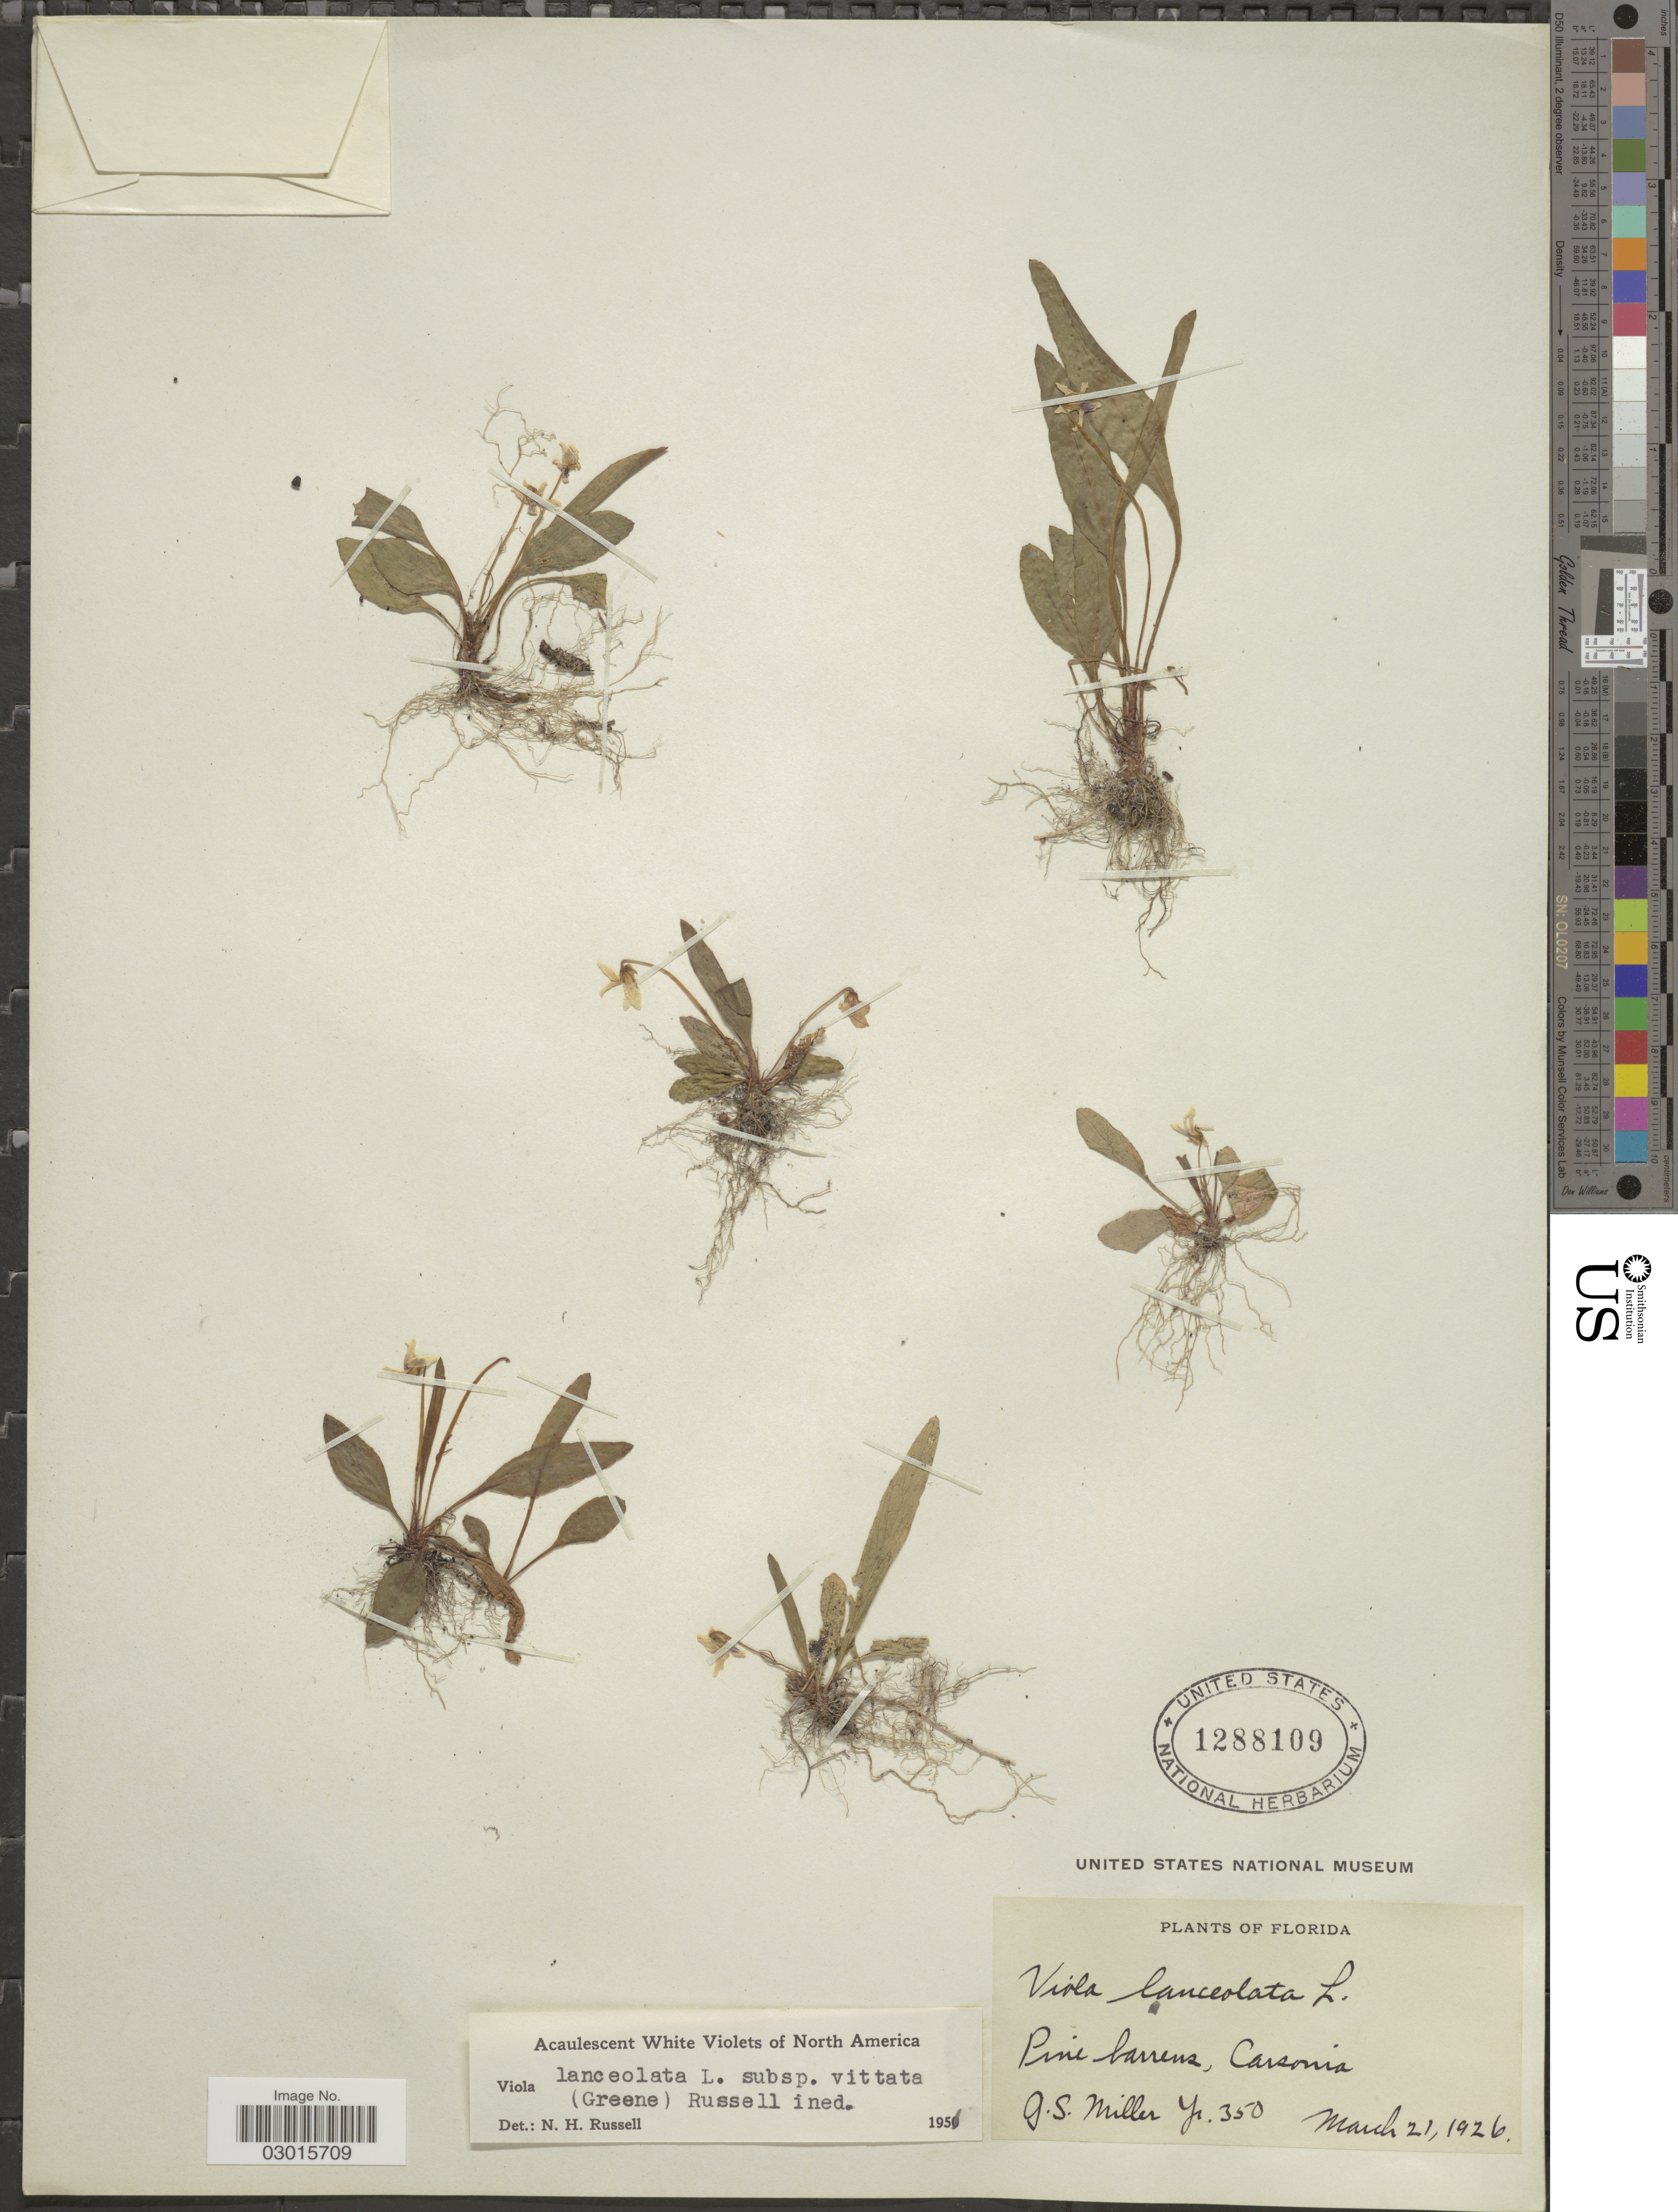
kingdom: Plantae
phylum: Tracheophyta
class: Magnoliopsida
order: Malpighiales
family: Violaceae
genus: Viola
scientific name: Viola lanceolata subsp. vittata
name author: (Greene) N. H. Russell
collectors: G. S. Miller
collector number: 350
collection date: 1926-03-21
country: United States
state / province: Florida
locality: Pine barrens, Carsonia.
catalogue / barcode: US 1288109